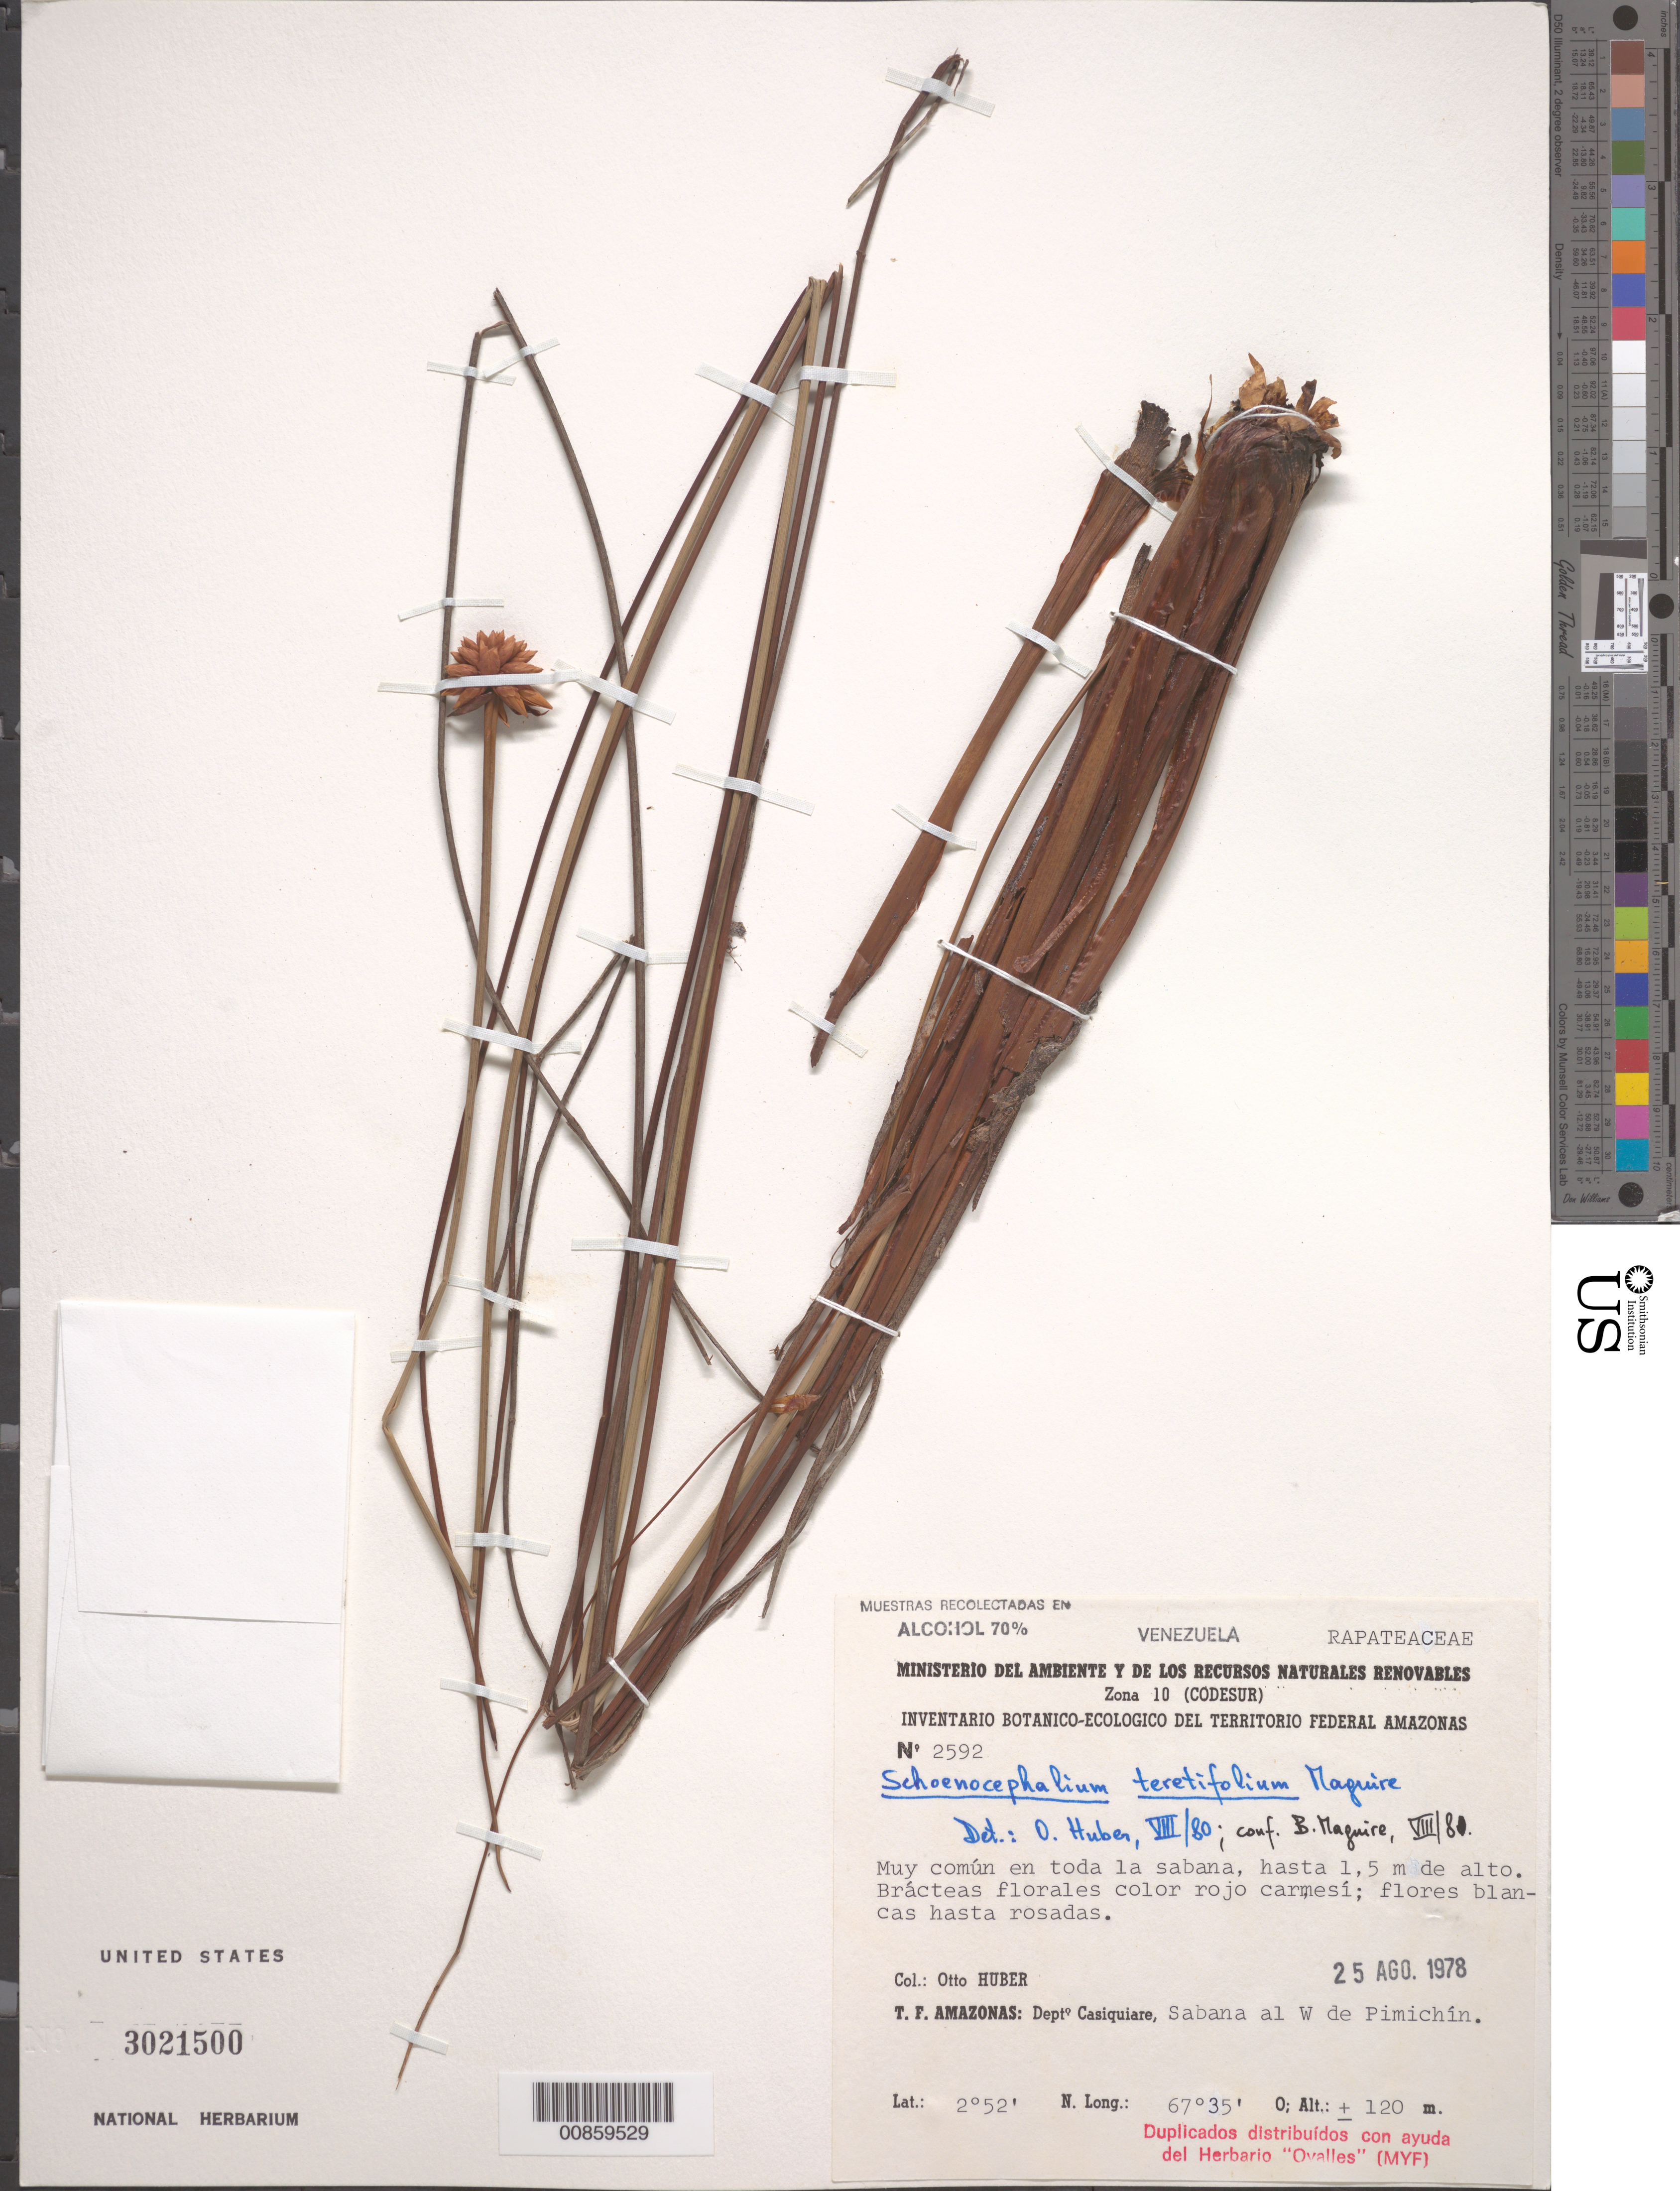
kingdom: Plantae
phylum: Tracheophyta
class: Liliopsida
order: Poales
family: Rapateaceae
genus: Schoenocephalium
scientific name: Schoenocephalium teretifolium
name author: Maguire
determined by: Huber, Otto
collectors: O. Huber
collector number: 2592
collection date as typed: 25-Aug-78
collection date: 1978-08-25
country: Venezuela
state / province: Amazonas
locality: Pimichin, al W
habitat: Sabana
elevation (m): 120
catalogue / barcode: US 3021500